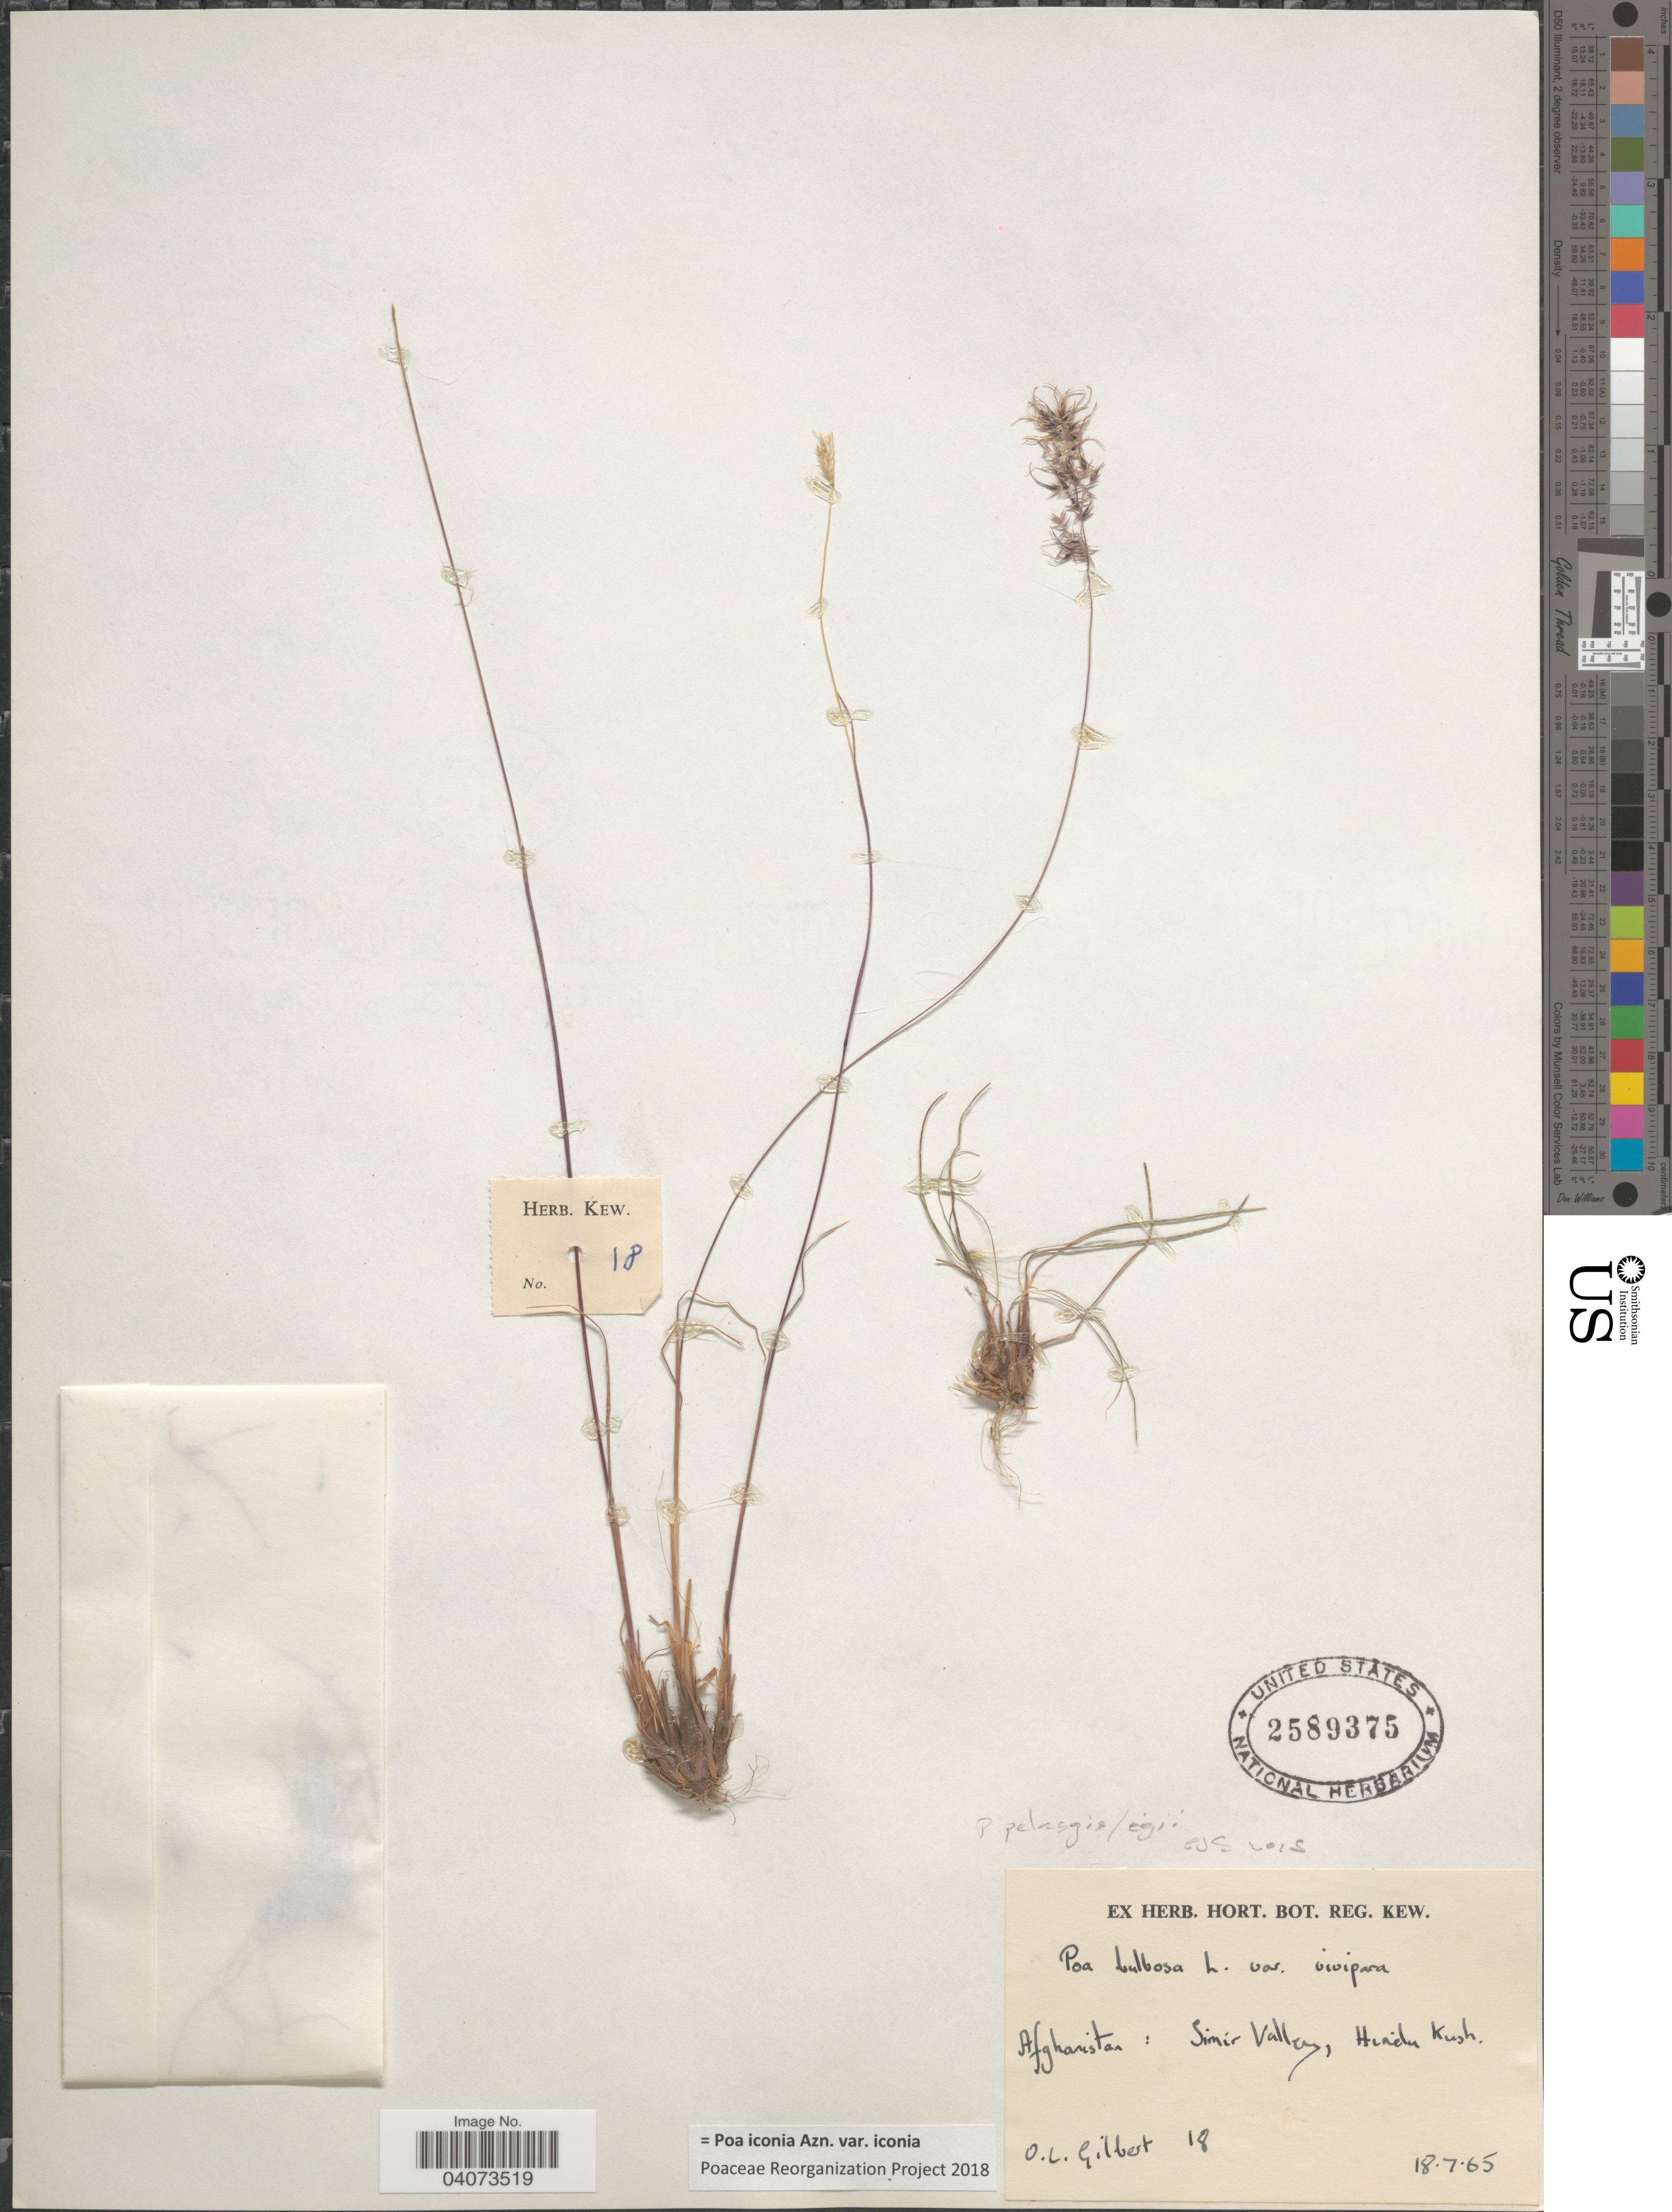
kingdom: Plantae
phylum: Tracheophyta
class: Liliopsida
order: Poales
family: Poaceae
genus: Poa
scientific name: Poa iconia var. iconia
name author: Azn.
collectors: O. L. Gilbert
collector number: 18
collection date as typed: Transcribed d/m/y: 18/7/65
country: Afghanistan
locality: Simir Valley, Hindu Kush.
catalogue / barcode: US 2589375